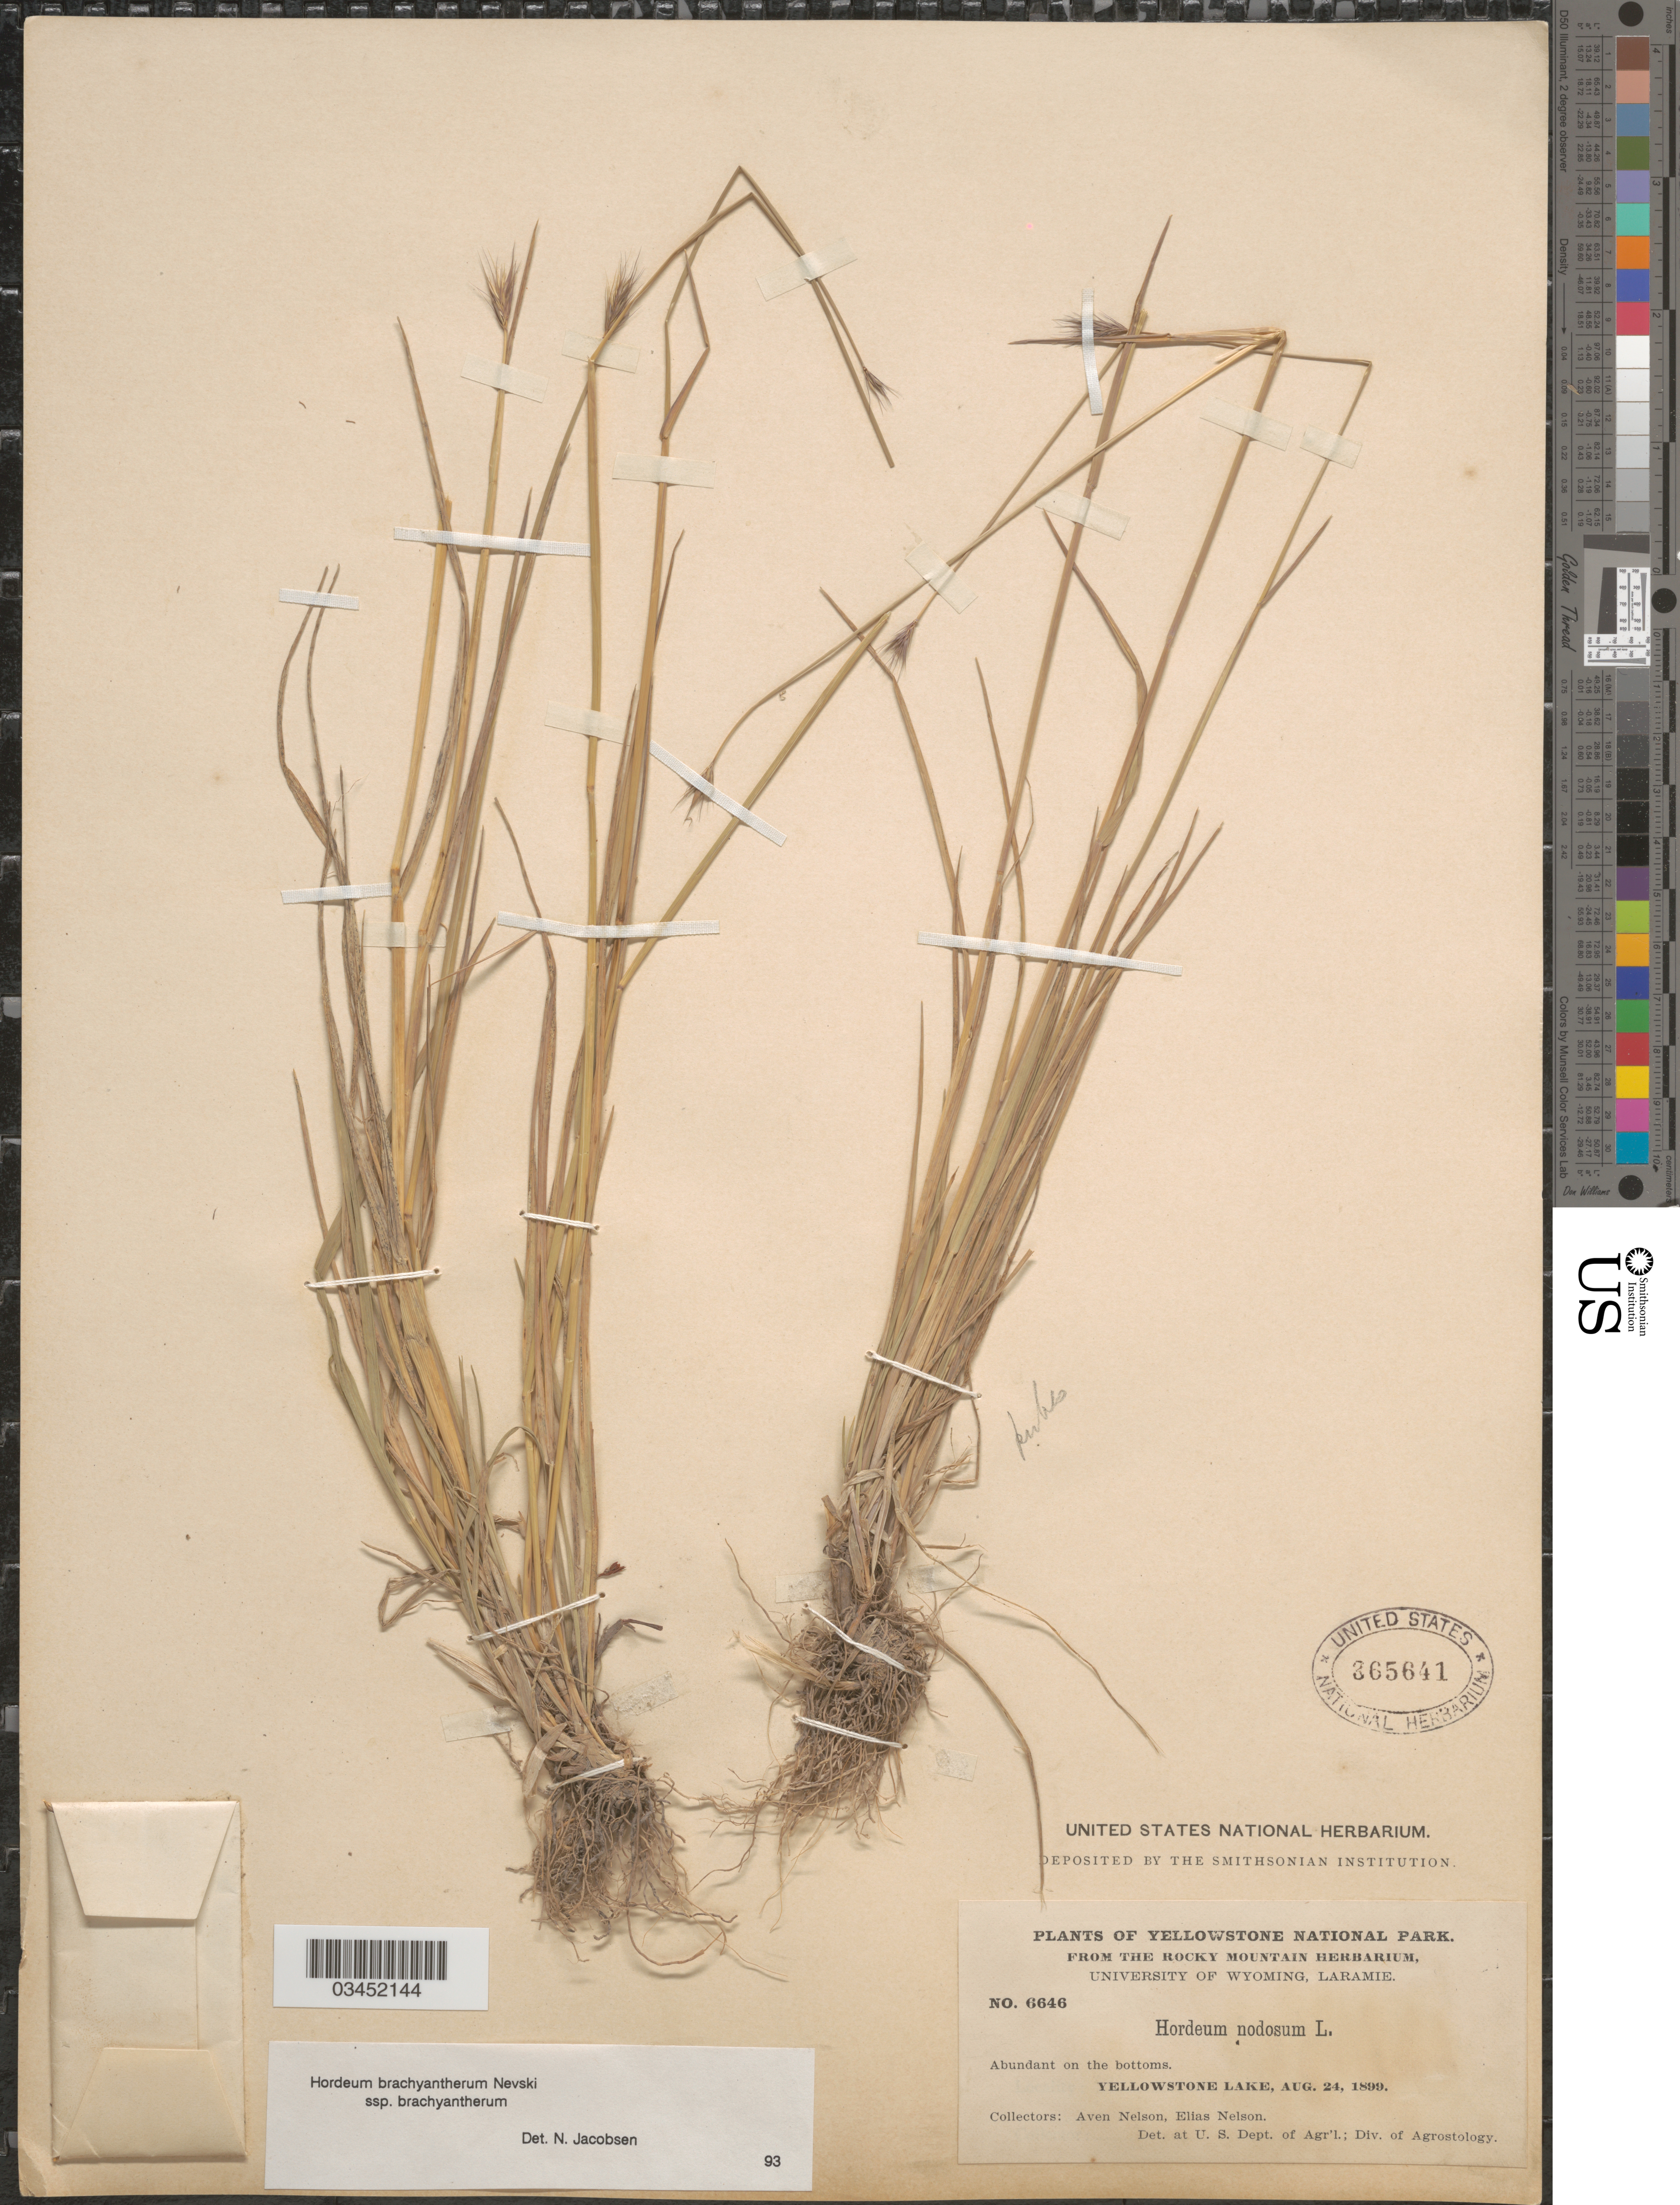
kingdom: Plantae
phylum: Tracheophyta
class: Liliopsida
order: Poales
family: Poaceae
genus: Hordeum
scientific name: Hordeum brachyantherum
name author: Nevski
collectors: A. Nelson & E. Nelson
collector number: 6646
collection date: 1899-08-24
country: United States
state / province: Wyoming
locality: Yellowstone National Park. Abundant on the bottoms. Yellowstone Lake.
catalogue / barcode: US 365641